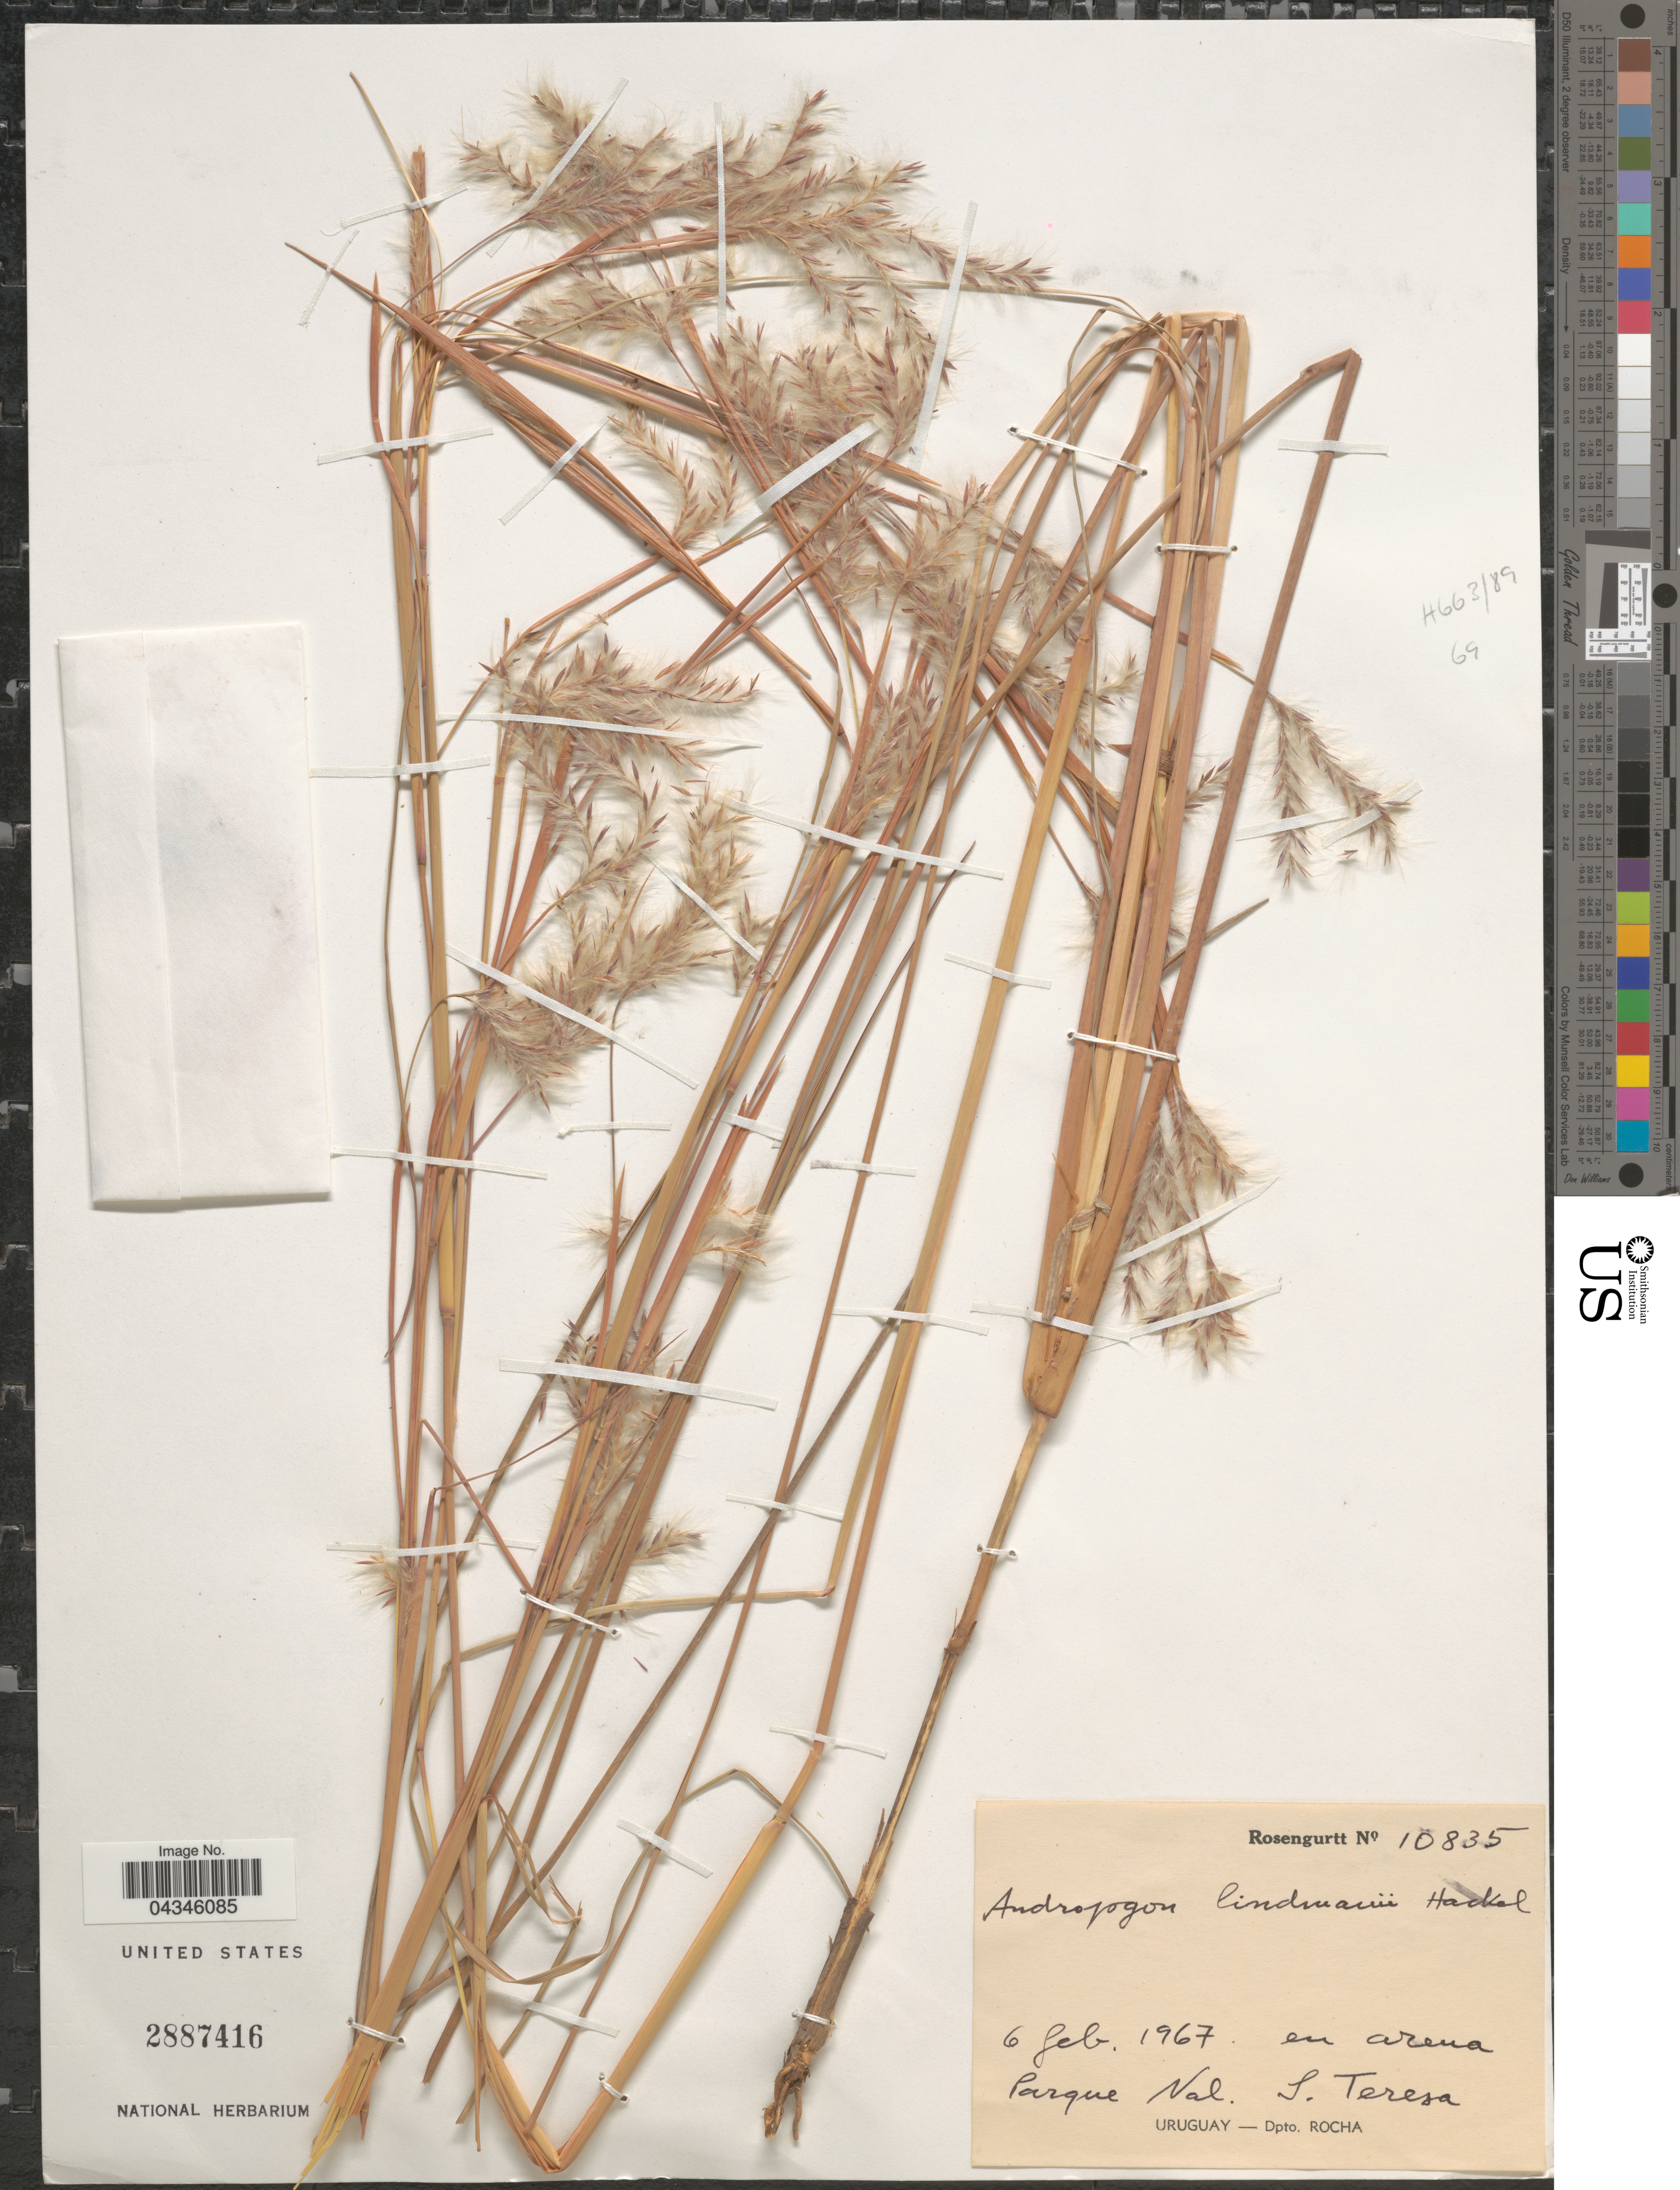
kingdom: Plantae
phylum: Tracheophyta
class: Liliopsida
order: Poales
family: Poaceae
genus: Andropogon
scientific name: Andropogon lindmanii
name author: Hack.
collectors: Rosengurtt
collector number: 10835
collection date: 1967-02-06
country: Uruguay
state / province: Rocha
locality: En arena Parque Nal S. Teresa. Dpto. Rocha.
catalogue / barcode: US 2887416